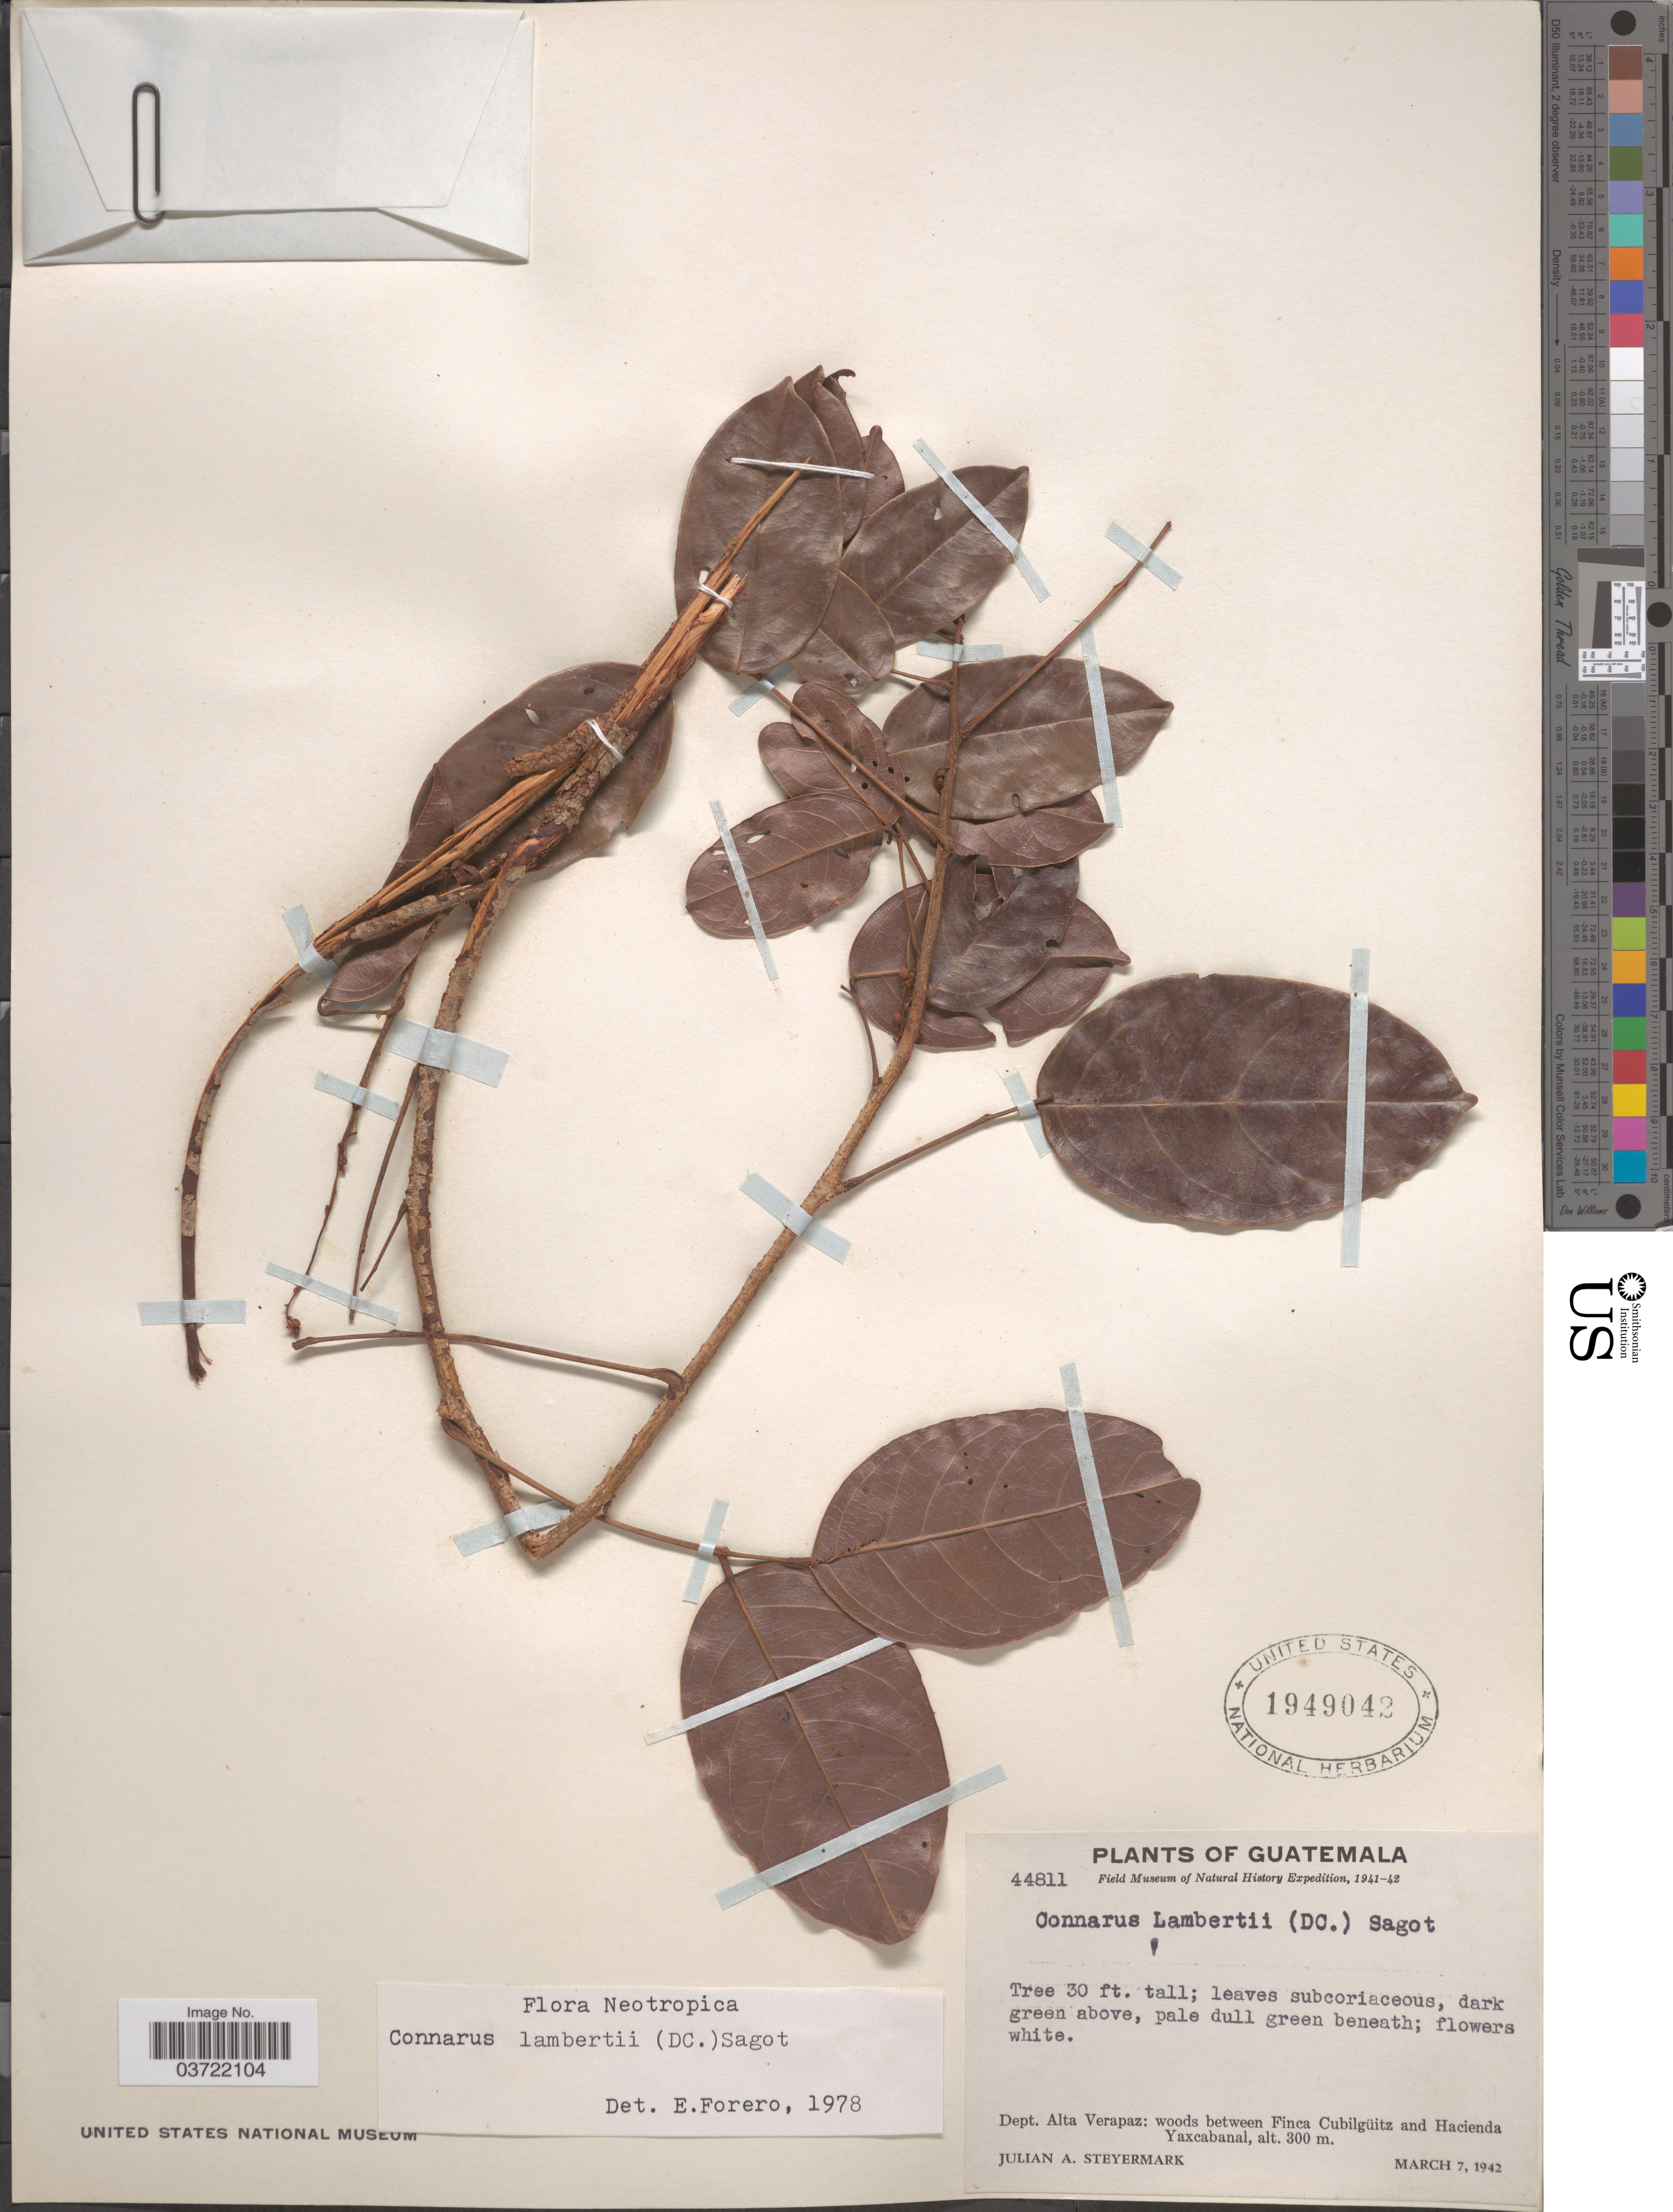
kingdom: Plantae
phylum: Tracheophyta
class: Magnoliopsida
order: Oxalidales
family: Connaraceae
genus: Connarus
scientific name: Connarus lambertii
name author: (DC.) Sagot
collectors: J. Steyermark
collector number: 44811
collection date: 1942-03-07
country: Guatemala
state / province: Alta Verapaz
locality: Dept. Alta Verapaz: woods between Finca Cubilgüitz and Hacienda Yaxcabanal.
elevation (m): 300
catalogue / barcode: US 1949042